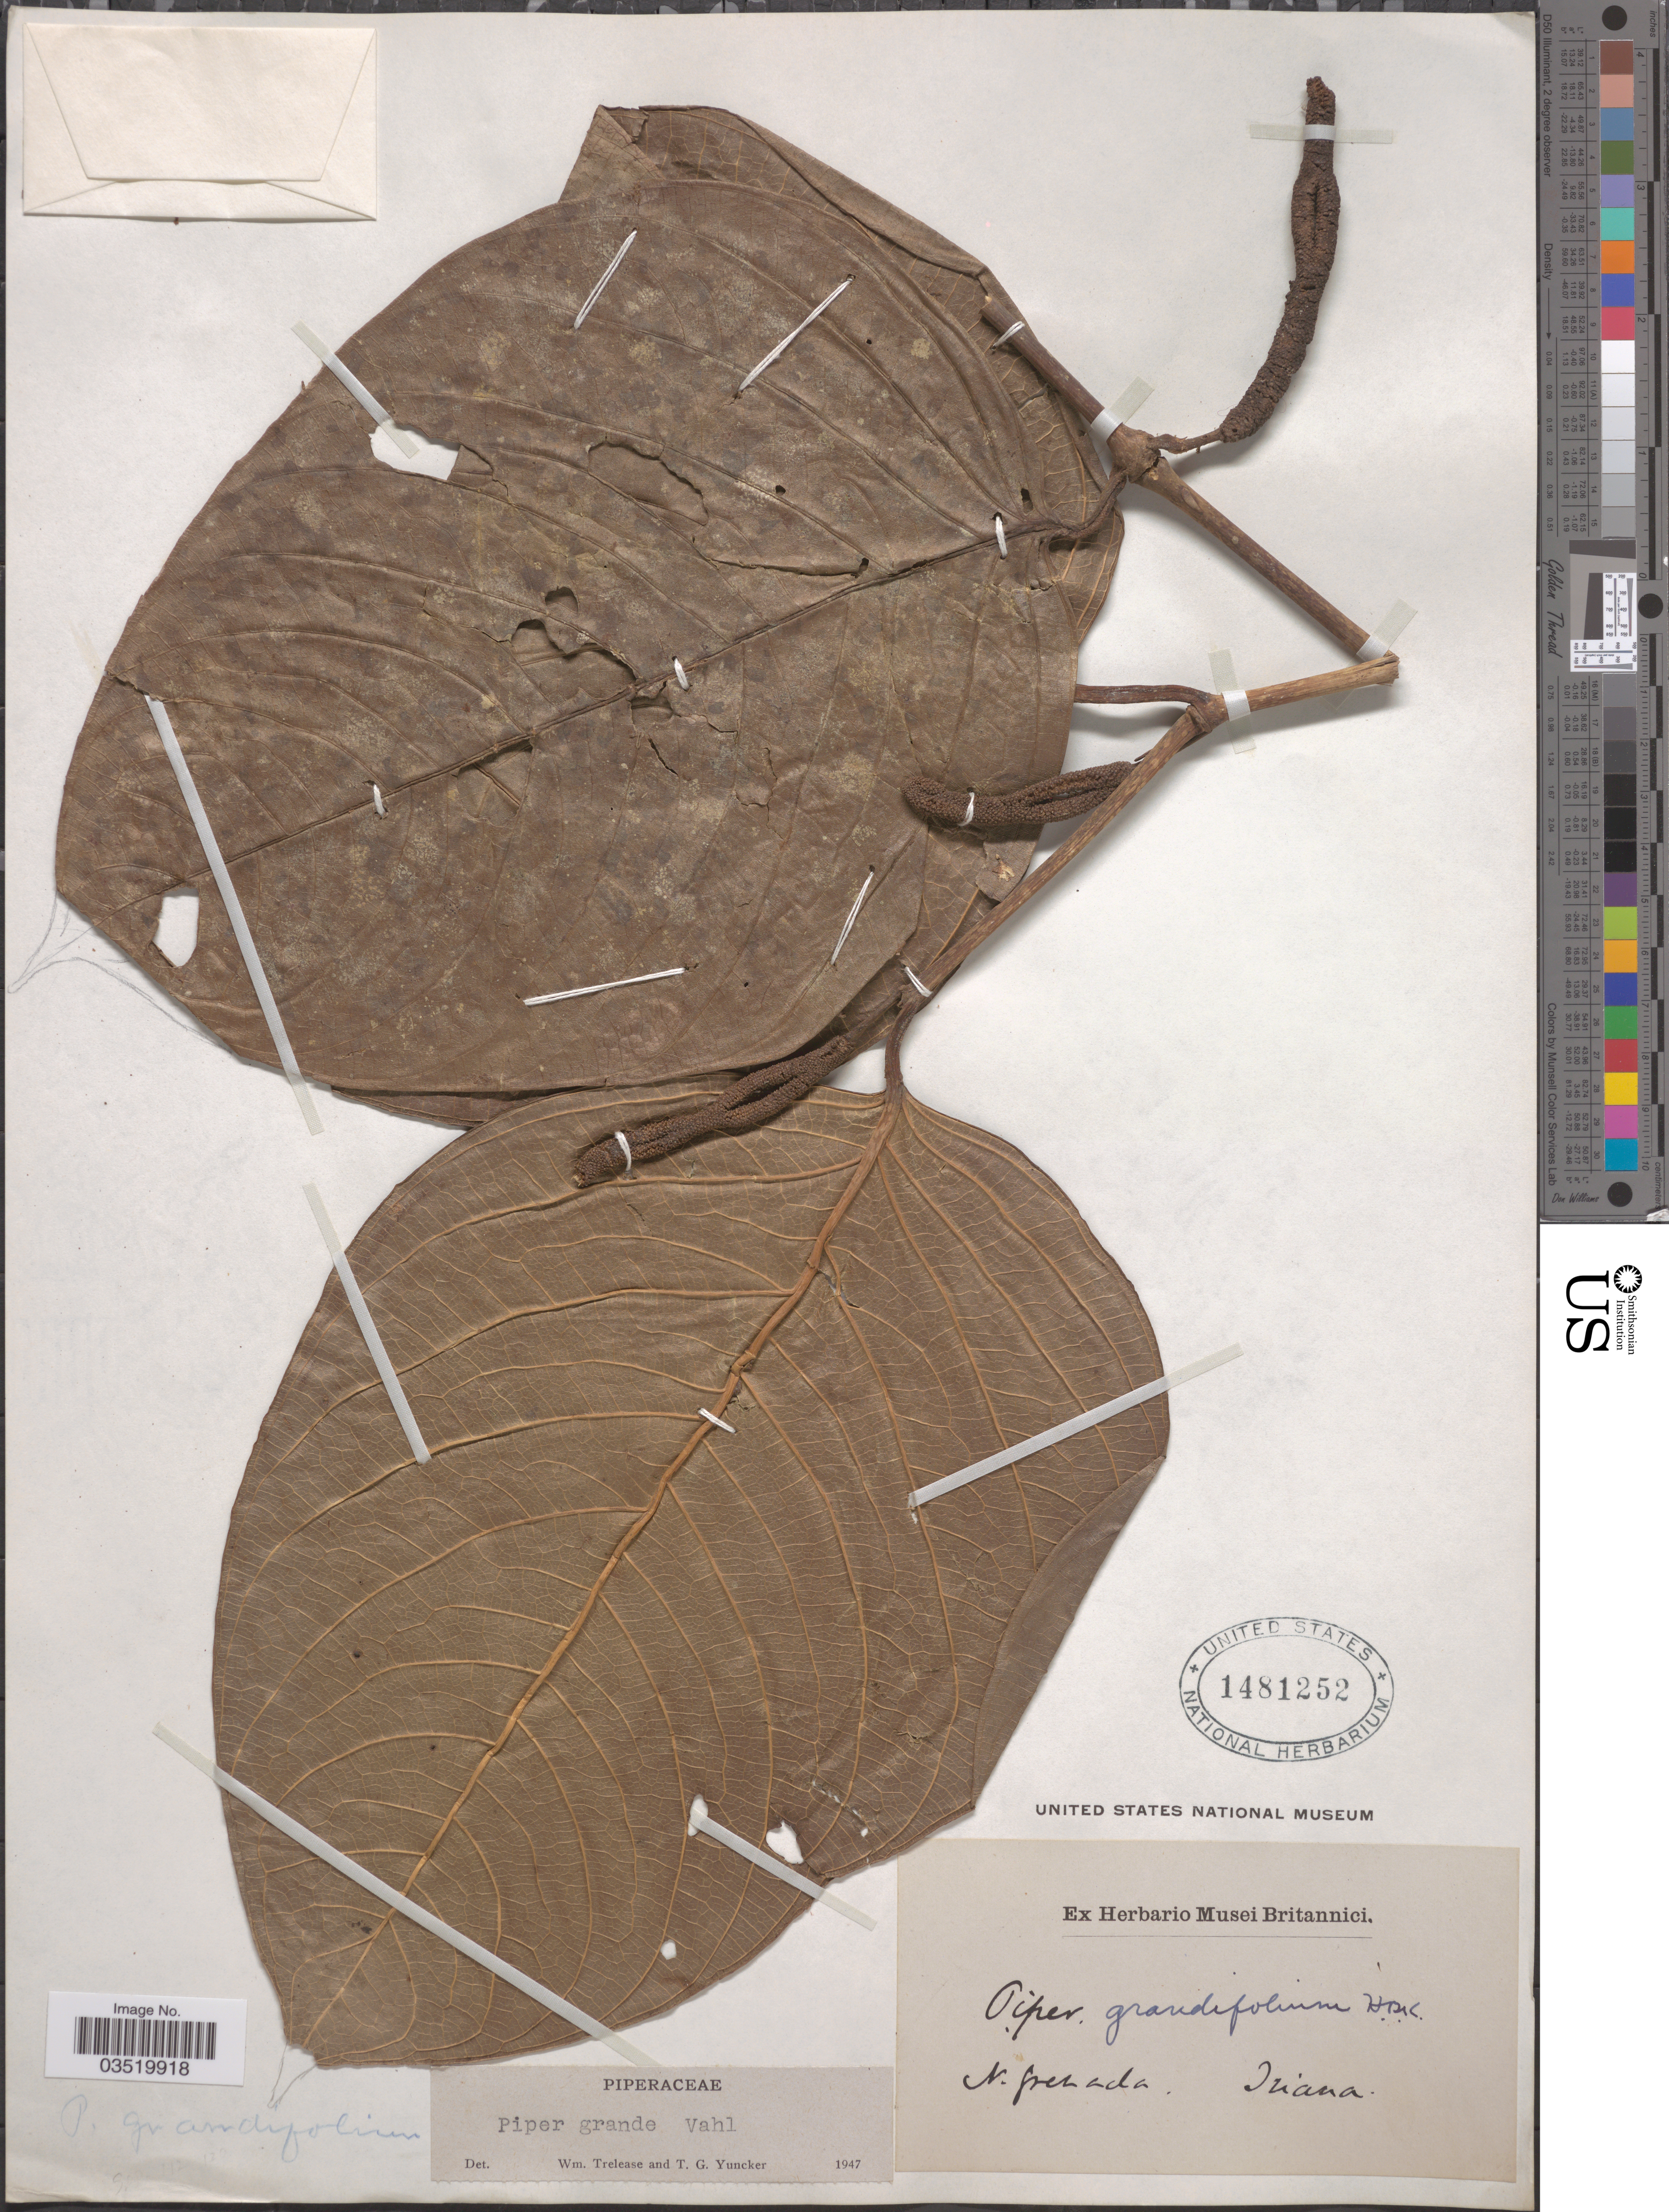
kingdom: Plantae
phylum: Tracheophyta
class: Magnoliopsida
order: Piperales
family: Piperaceae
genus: Piper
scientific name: Piper grande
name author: Vahl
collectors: Triana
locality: N. Grenada.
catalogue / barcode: US 1481252